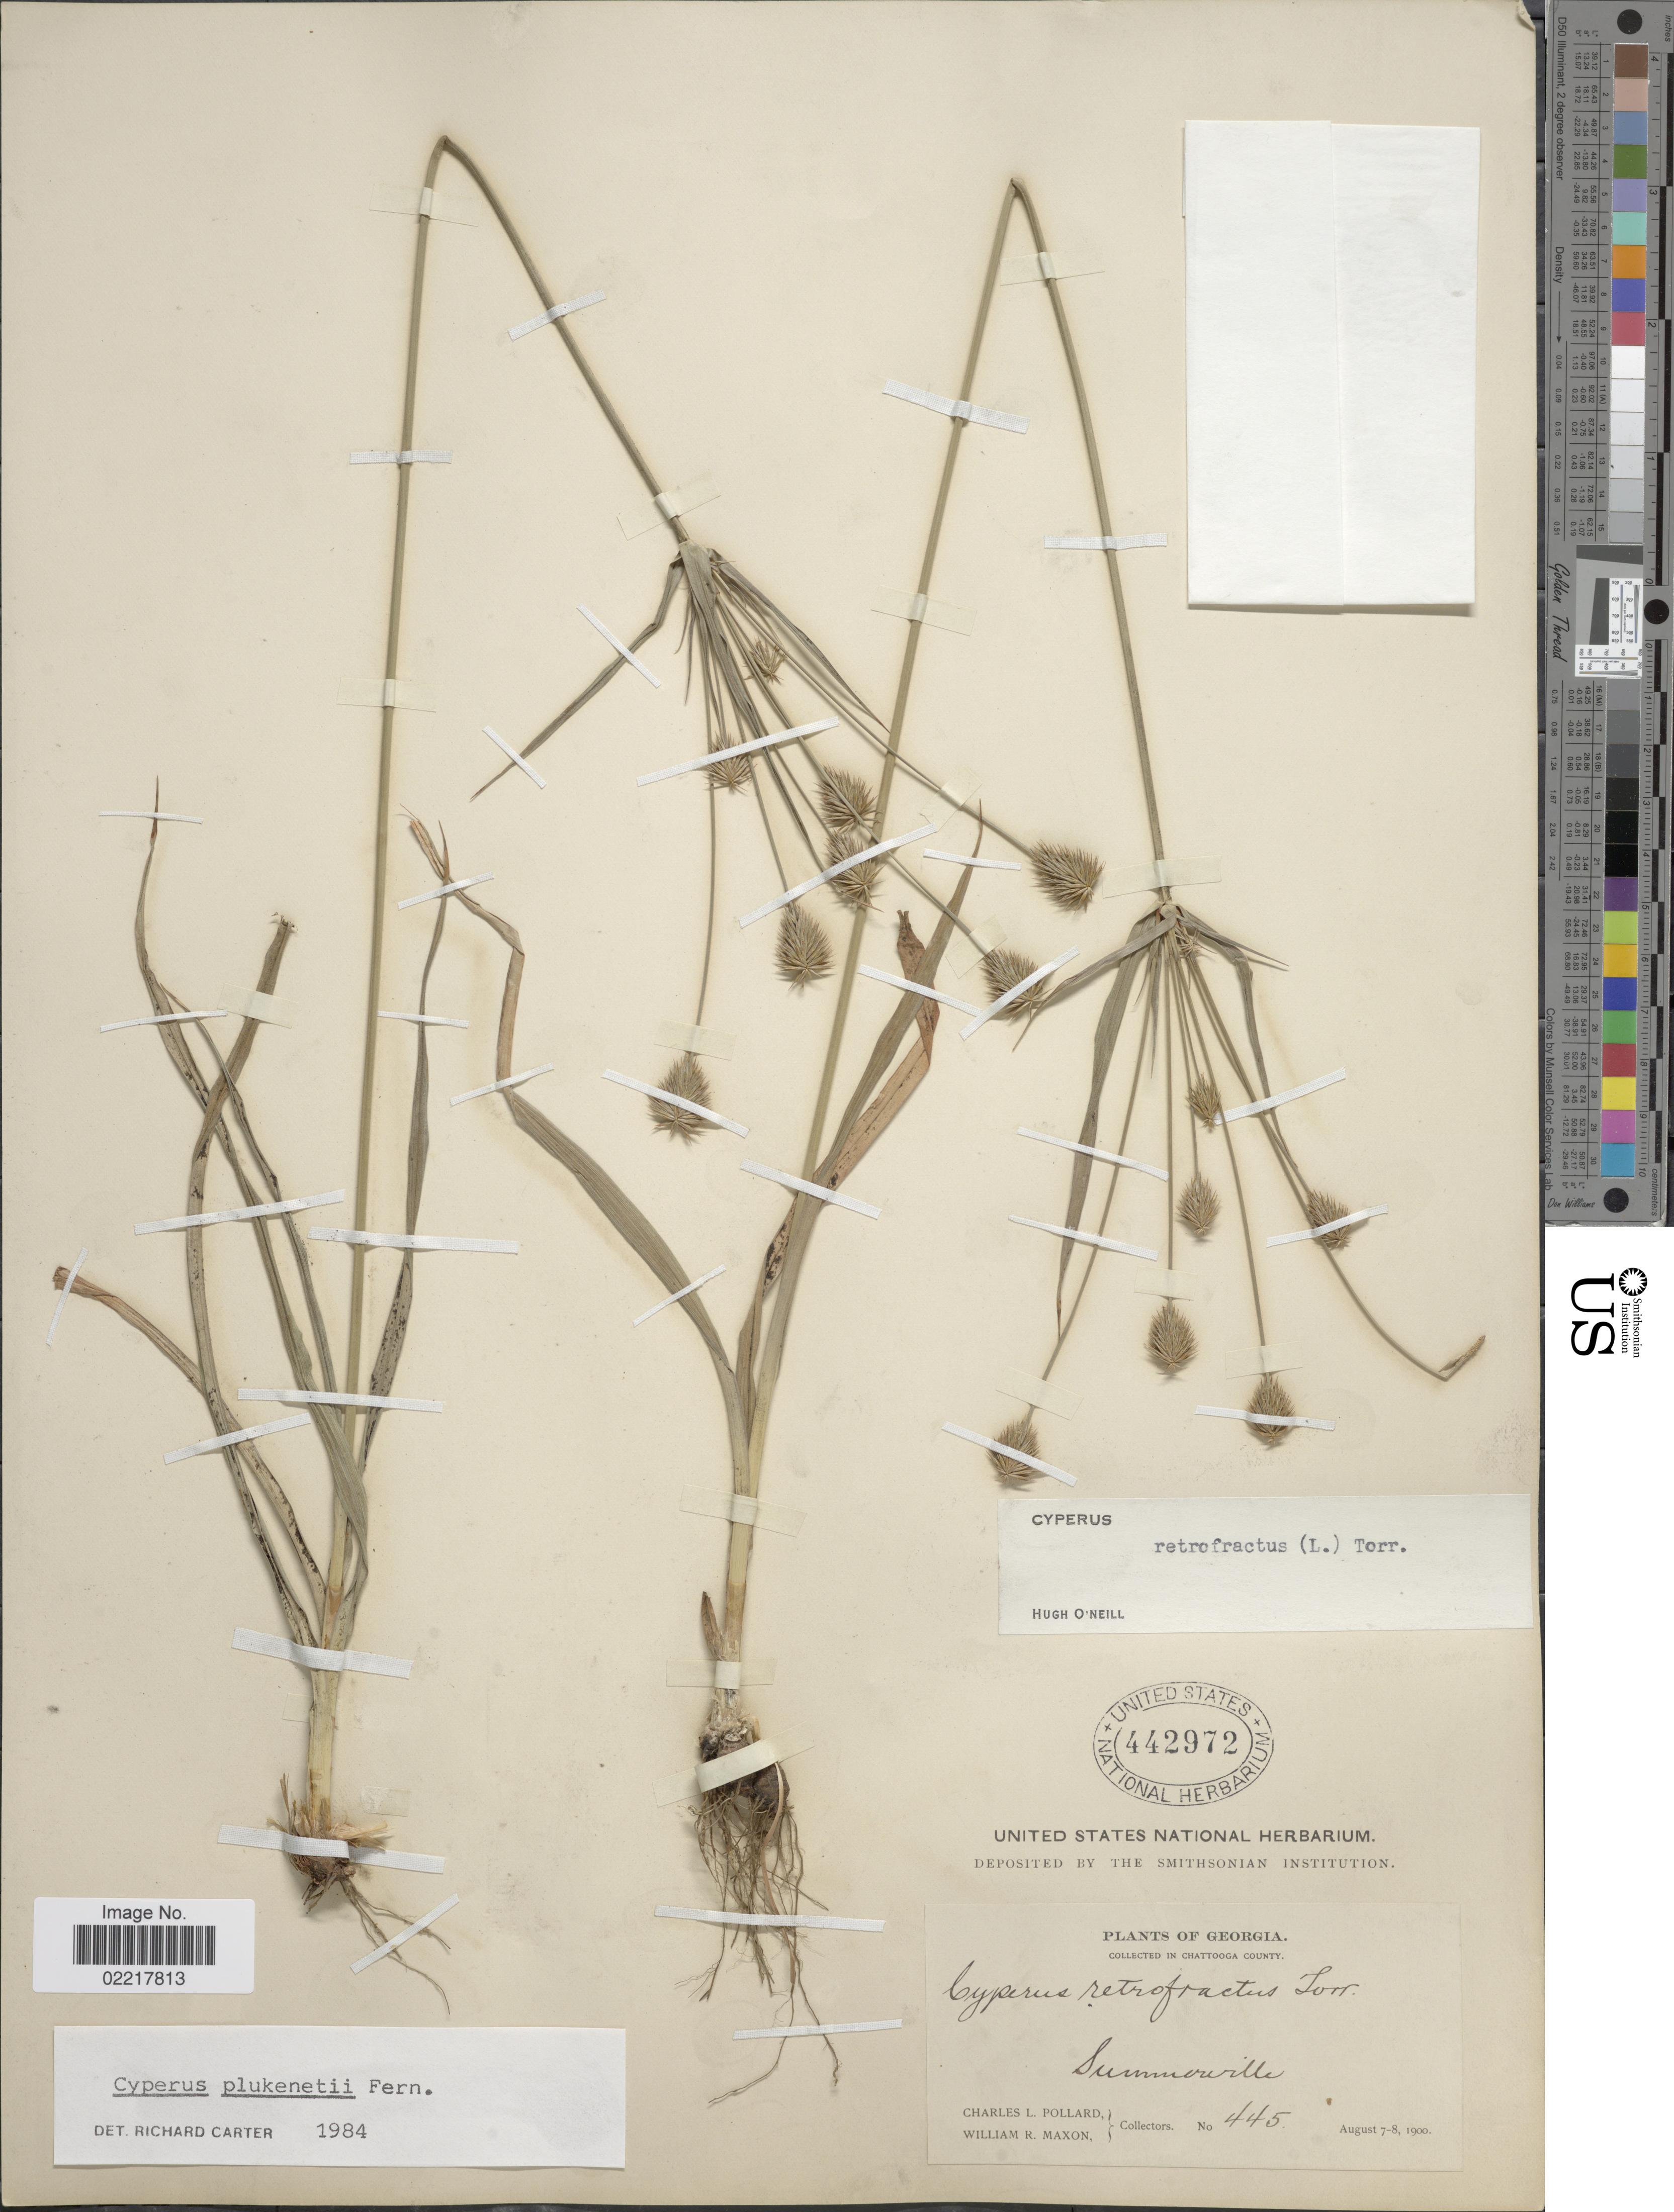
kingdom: Plantae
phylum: Tracheophyta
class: Liliopsida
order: Poales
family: Cyperaceae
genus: Cyperus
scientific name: Cyperus plukenetii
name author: Fernald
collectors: C. L. Pollard & W. R. Maxon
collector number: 445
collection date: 1900-08-07/1900-08-08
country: United States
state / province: Georgia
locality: Chattooga County. Summerville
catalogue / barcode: US 442972